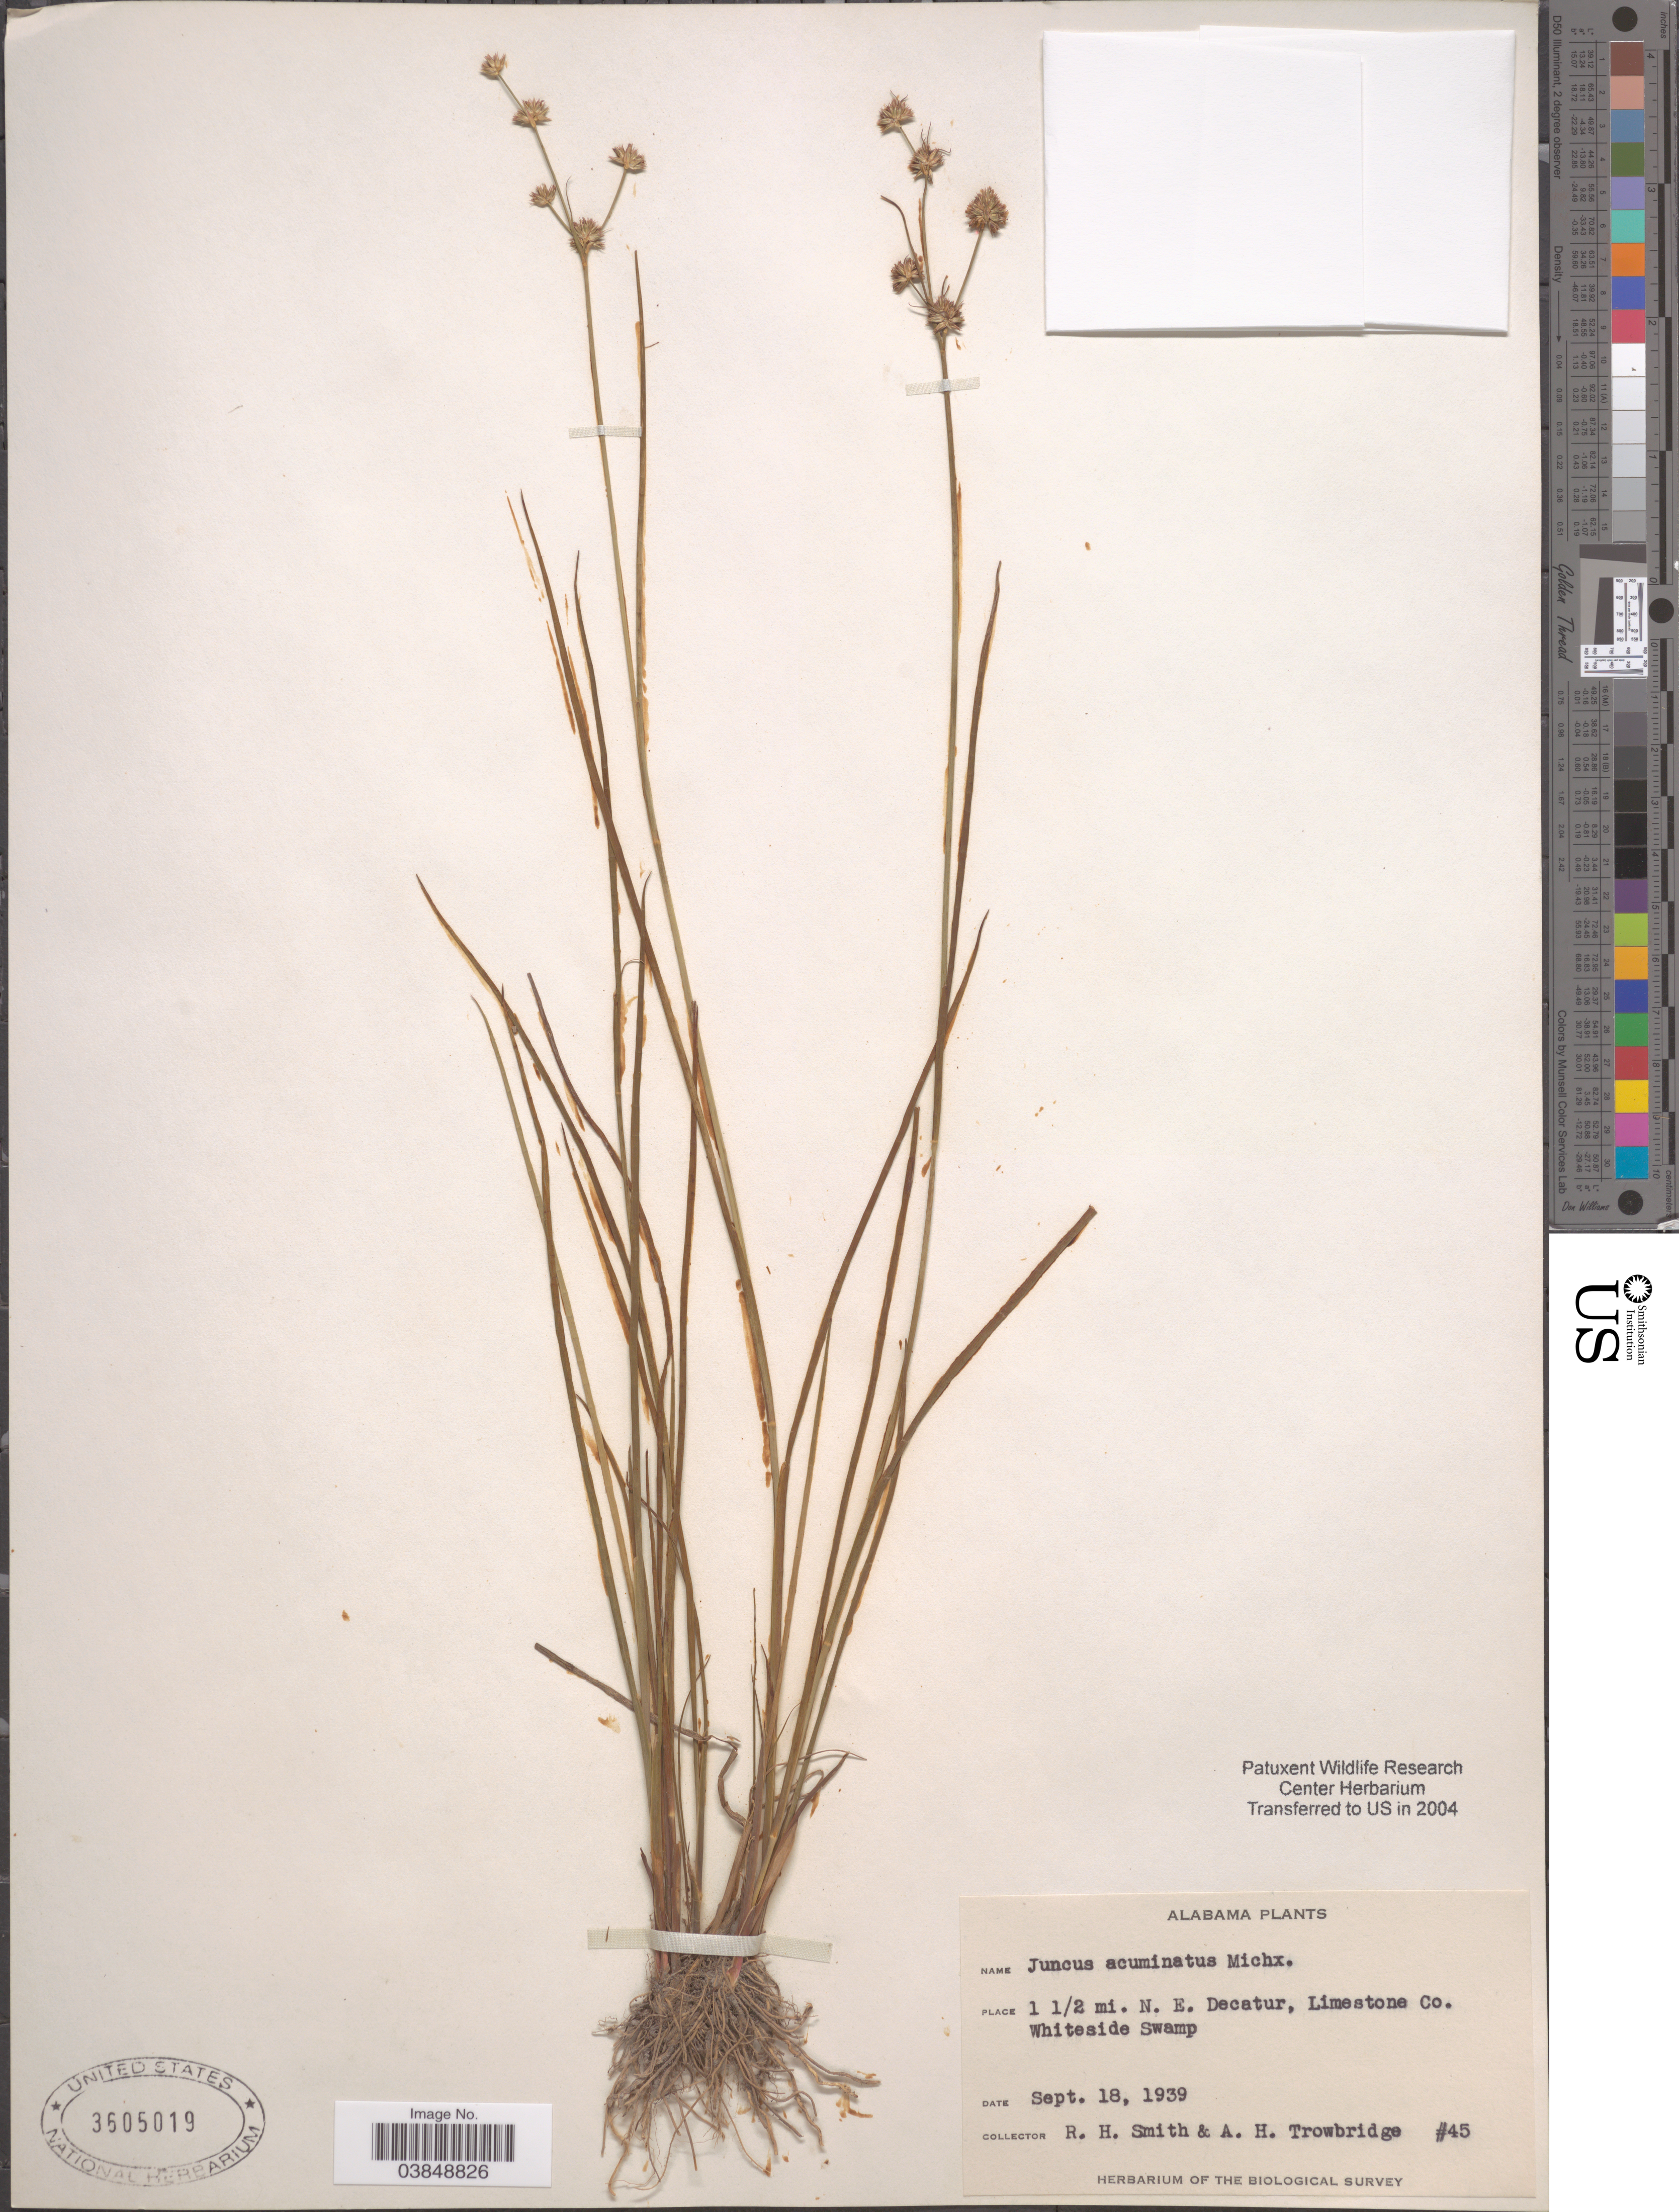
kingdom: Plantae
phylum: Tracheophyta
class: Liliopsida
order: Poales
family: Juncaceae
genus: Juncus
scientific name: Juncus acuminatus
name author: Michx.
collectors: R. H. Smith & A. H. Trowbridge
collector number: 45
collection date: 1939-09-18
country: United States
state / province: Alabama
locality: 1 ½ mi. N. E. Decatur, Limestone Co. Whiteside Swamp.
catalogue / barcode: US 3605019